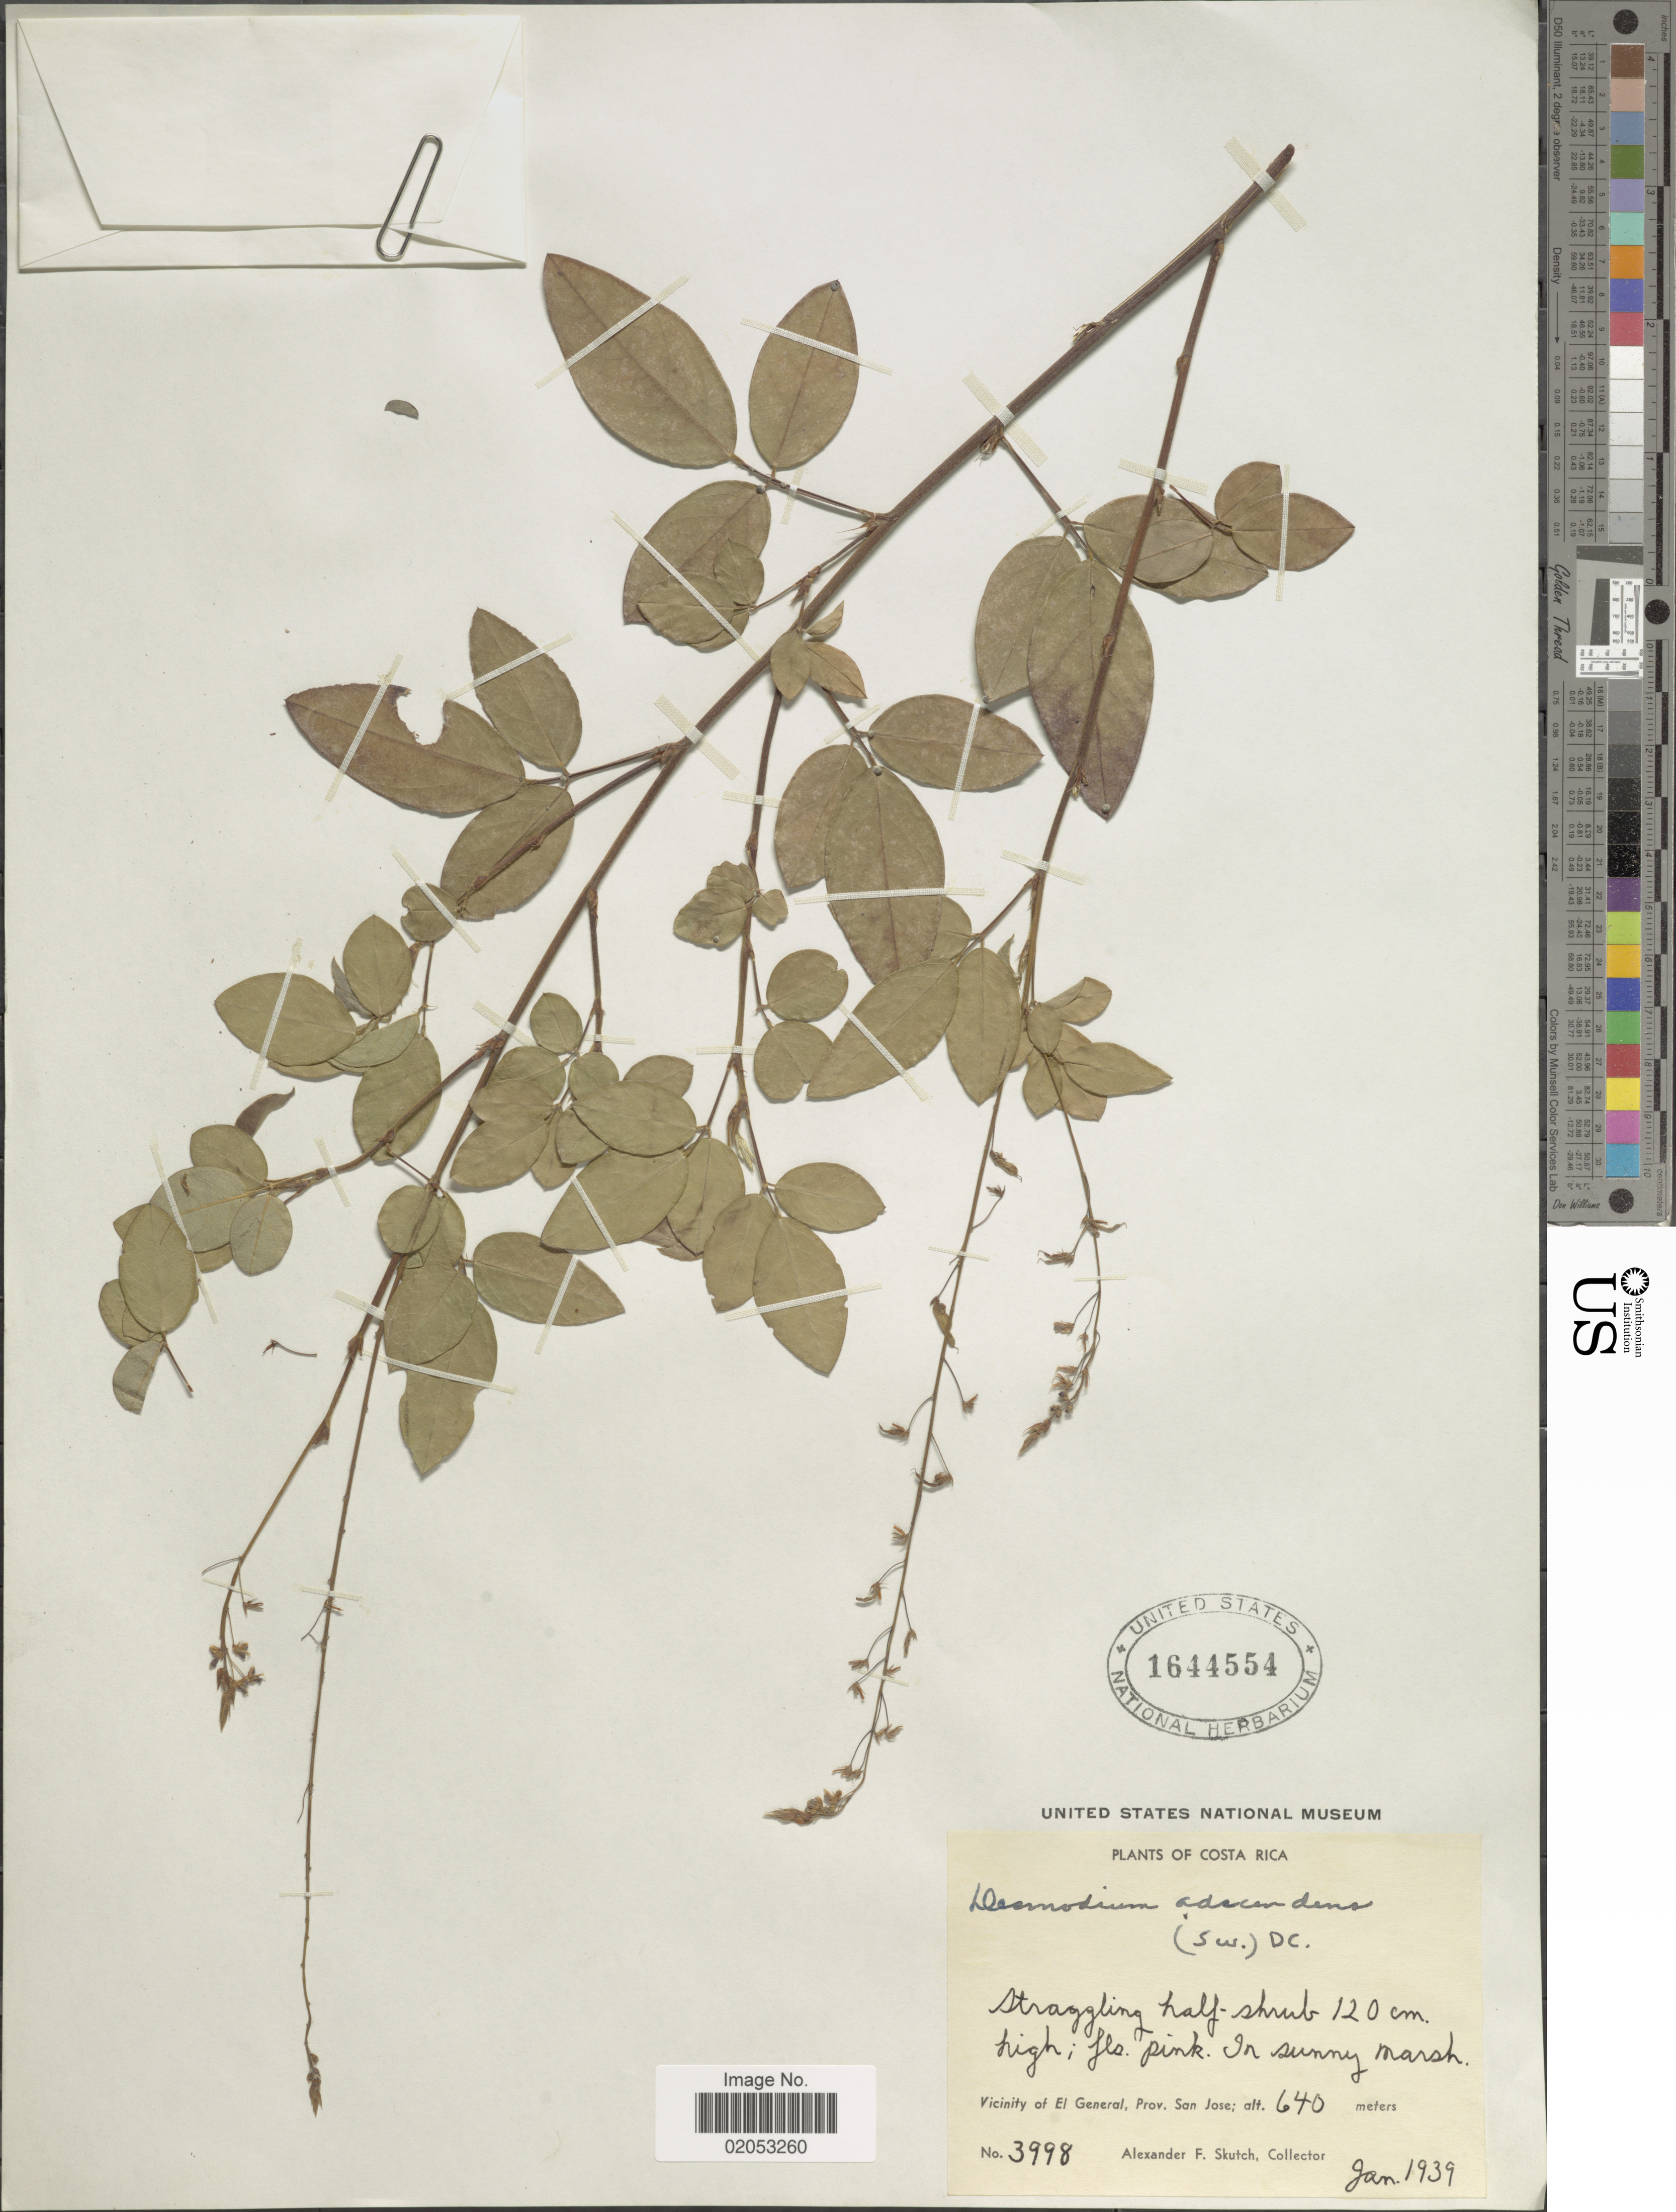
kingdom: Plantae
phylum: Tracheophyta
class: Magnoliopsida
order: Fabales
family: Fabaceae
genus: Grona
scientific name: Grona adscendens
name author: (Sw.) H. Ohashi & K. Ohashi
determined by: Strong, Mark T., (BOT), Smithsonian Institution - National Museum of Natural History (UNITED STATES)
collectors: A. F. Skutch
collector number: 3998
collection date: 1939-01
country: Costa Rica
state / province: San José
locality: Vicinity of El General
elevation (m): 640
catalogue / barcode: US 1644554